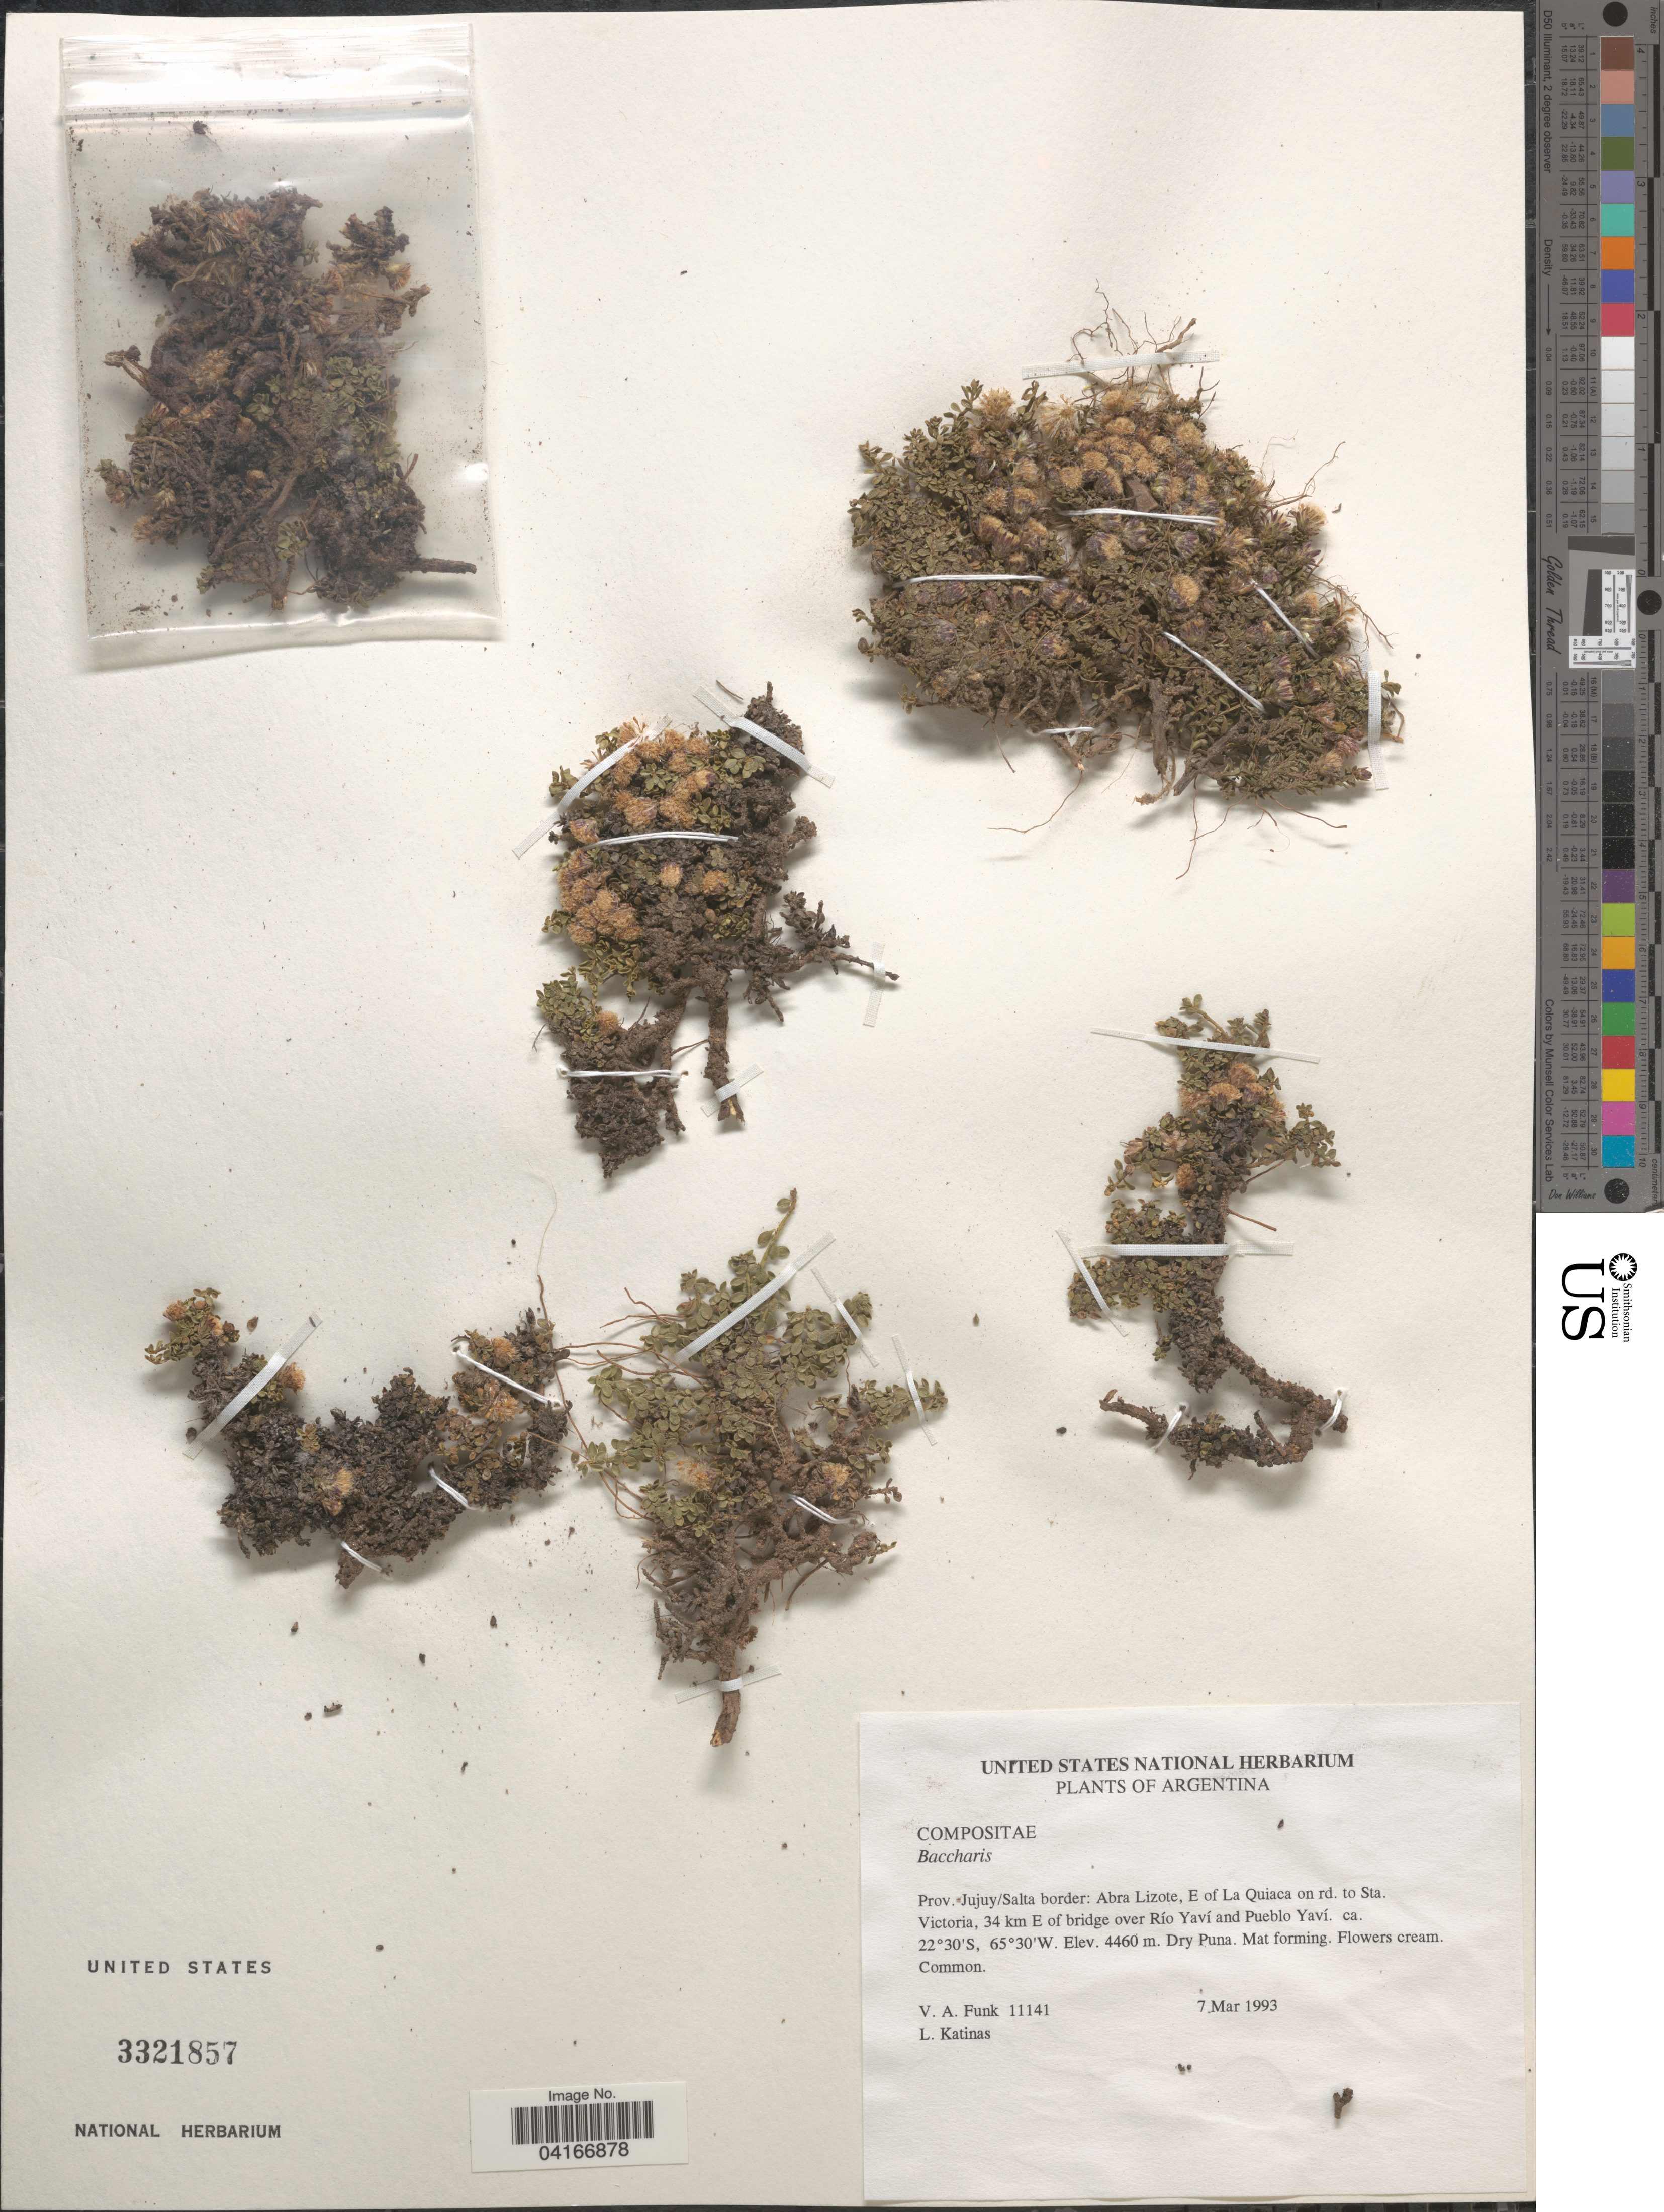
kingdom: Plantae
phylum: Tracheophyta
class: Magnoliopsida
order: Asterales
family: Asteraceae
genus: Baccharis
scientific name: Baccharis sp.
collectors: V. Funk & L. Katinas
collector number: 11213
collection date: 1993-03-07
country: Argentina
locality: Prov. Jujuy/Salta border: Abra Lizote, E of La Quiaca on rd. to Sta. Victoria, 34 km E of bridge over Río Yaví and Pueblo Yaví. Dry Puna.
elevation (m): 4460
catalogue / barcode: US 3321857